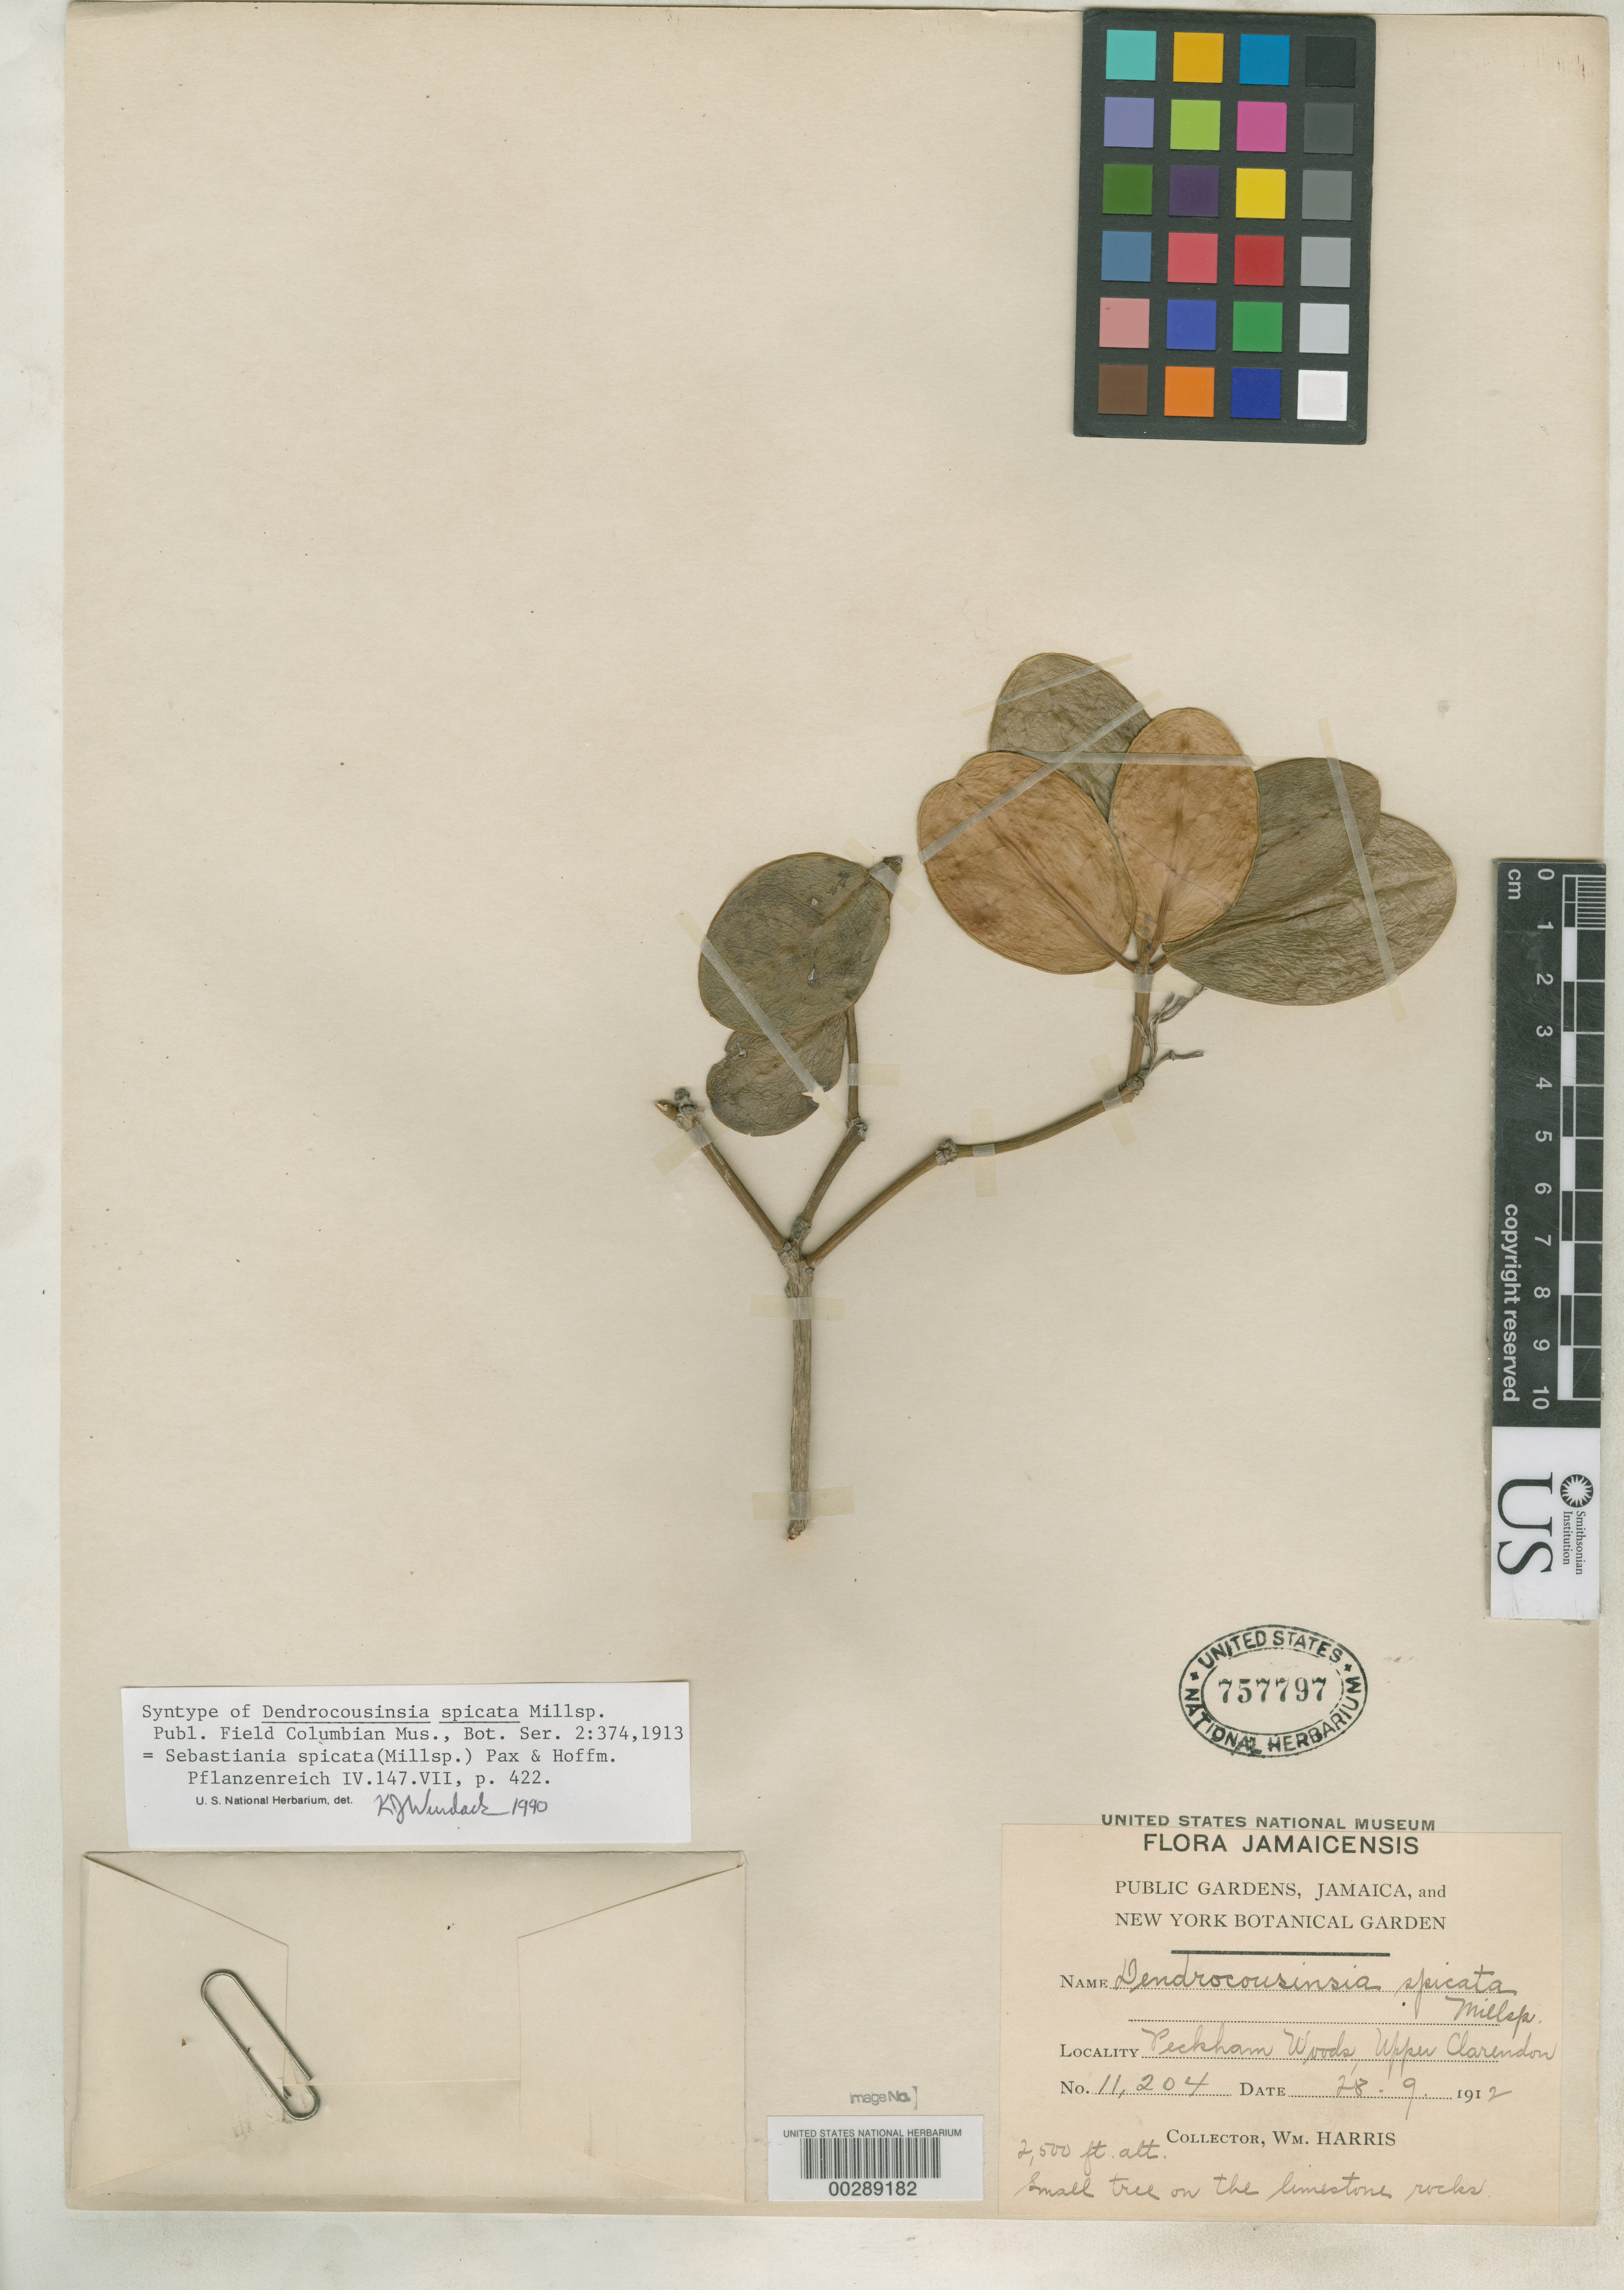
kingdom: Plantae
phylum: Tracheophyta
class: Magnoliopsida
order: Malpighiales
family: Euphorbiaceae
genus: Dendrocousinsia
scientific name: Dendrocousinsia spicata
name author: Millsp.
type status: Isosyntype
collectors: W. H. Harris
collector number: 11204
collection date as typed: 28 Sep 1912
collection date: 1912-09-28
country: Jamaica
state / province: Clarendon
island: Greater Antilles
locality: Peckham woods, upper Clarendon.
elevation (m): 762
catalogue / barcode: US 757797